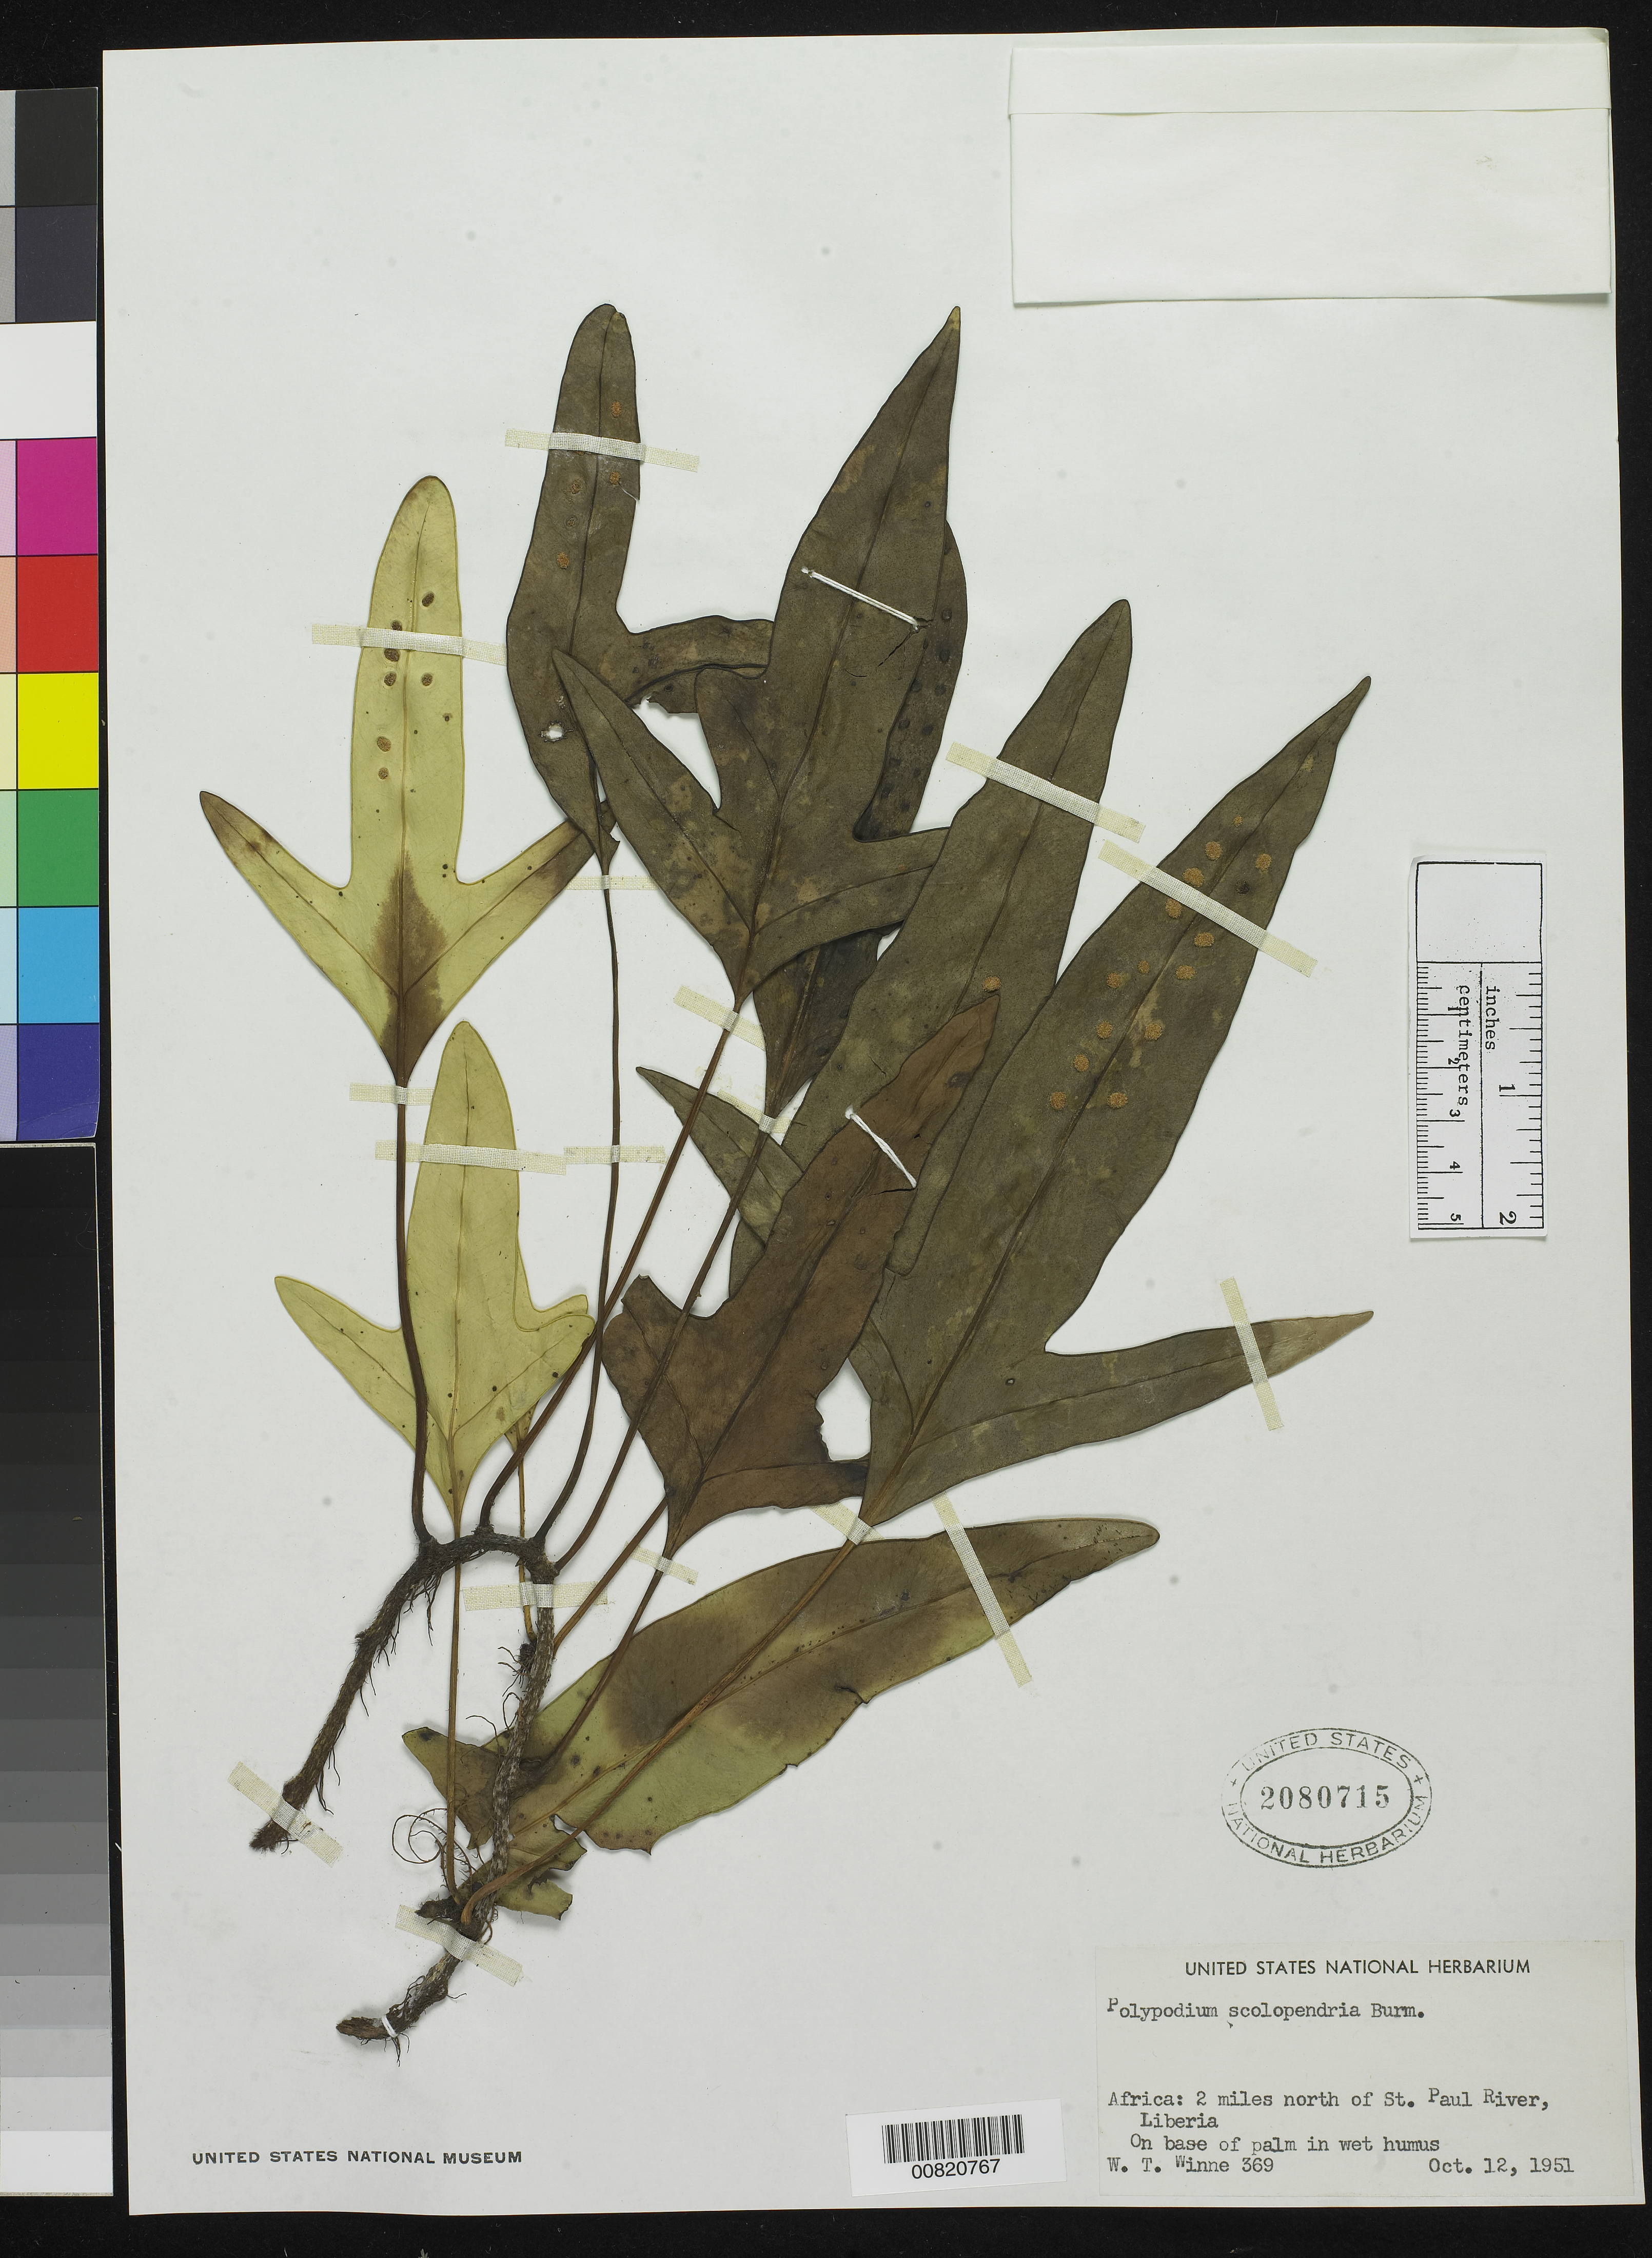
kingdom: Plantae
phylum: Tracheophyta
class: Polypodiopsida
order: Polypodiales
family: Polypodiaceae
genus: Polypodium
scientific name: Polypodium scolopendria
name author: Burm. f.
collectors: -. Winne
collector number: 369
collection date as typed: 12 Oct 1951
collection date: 1951-10-12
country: Liberia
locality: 2 miles N of St. Paul River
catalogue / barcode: US 2080715